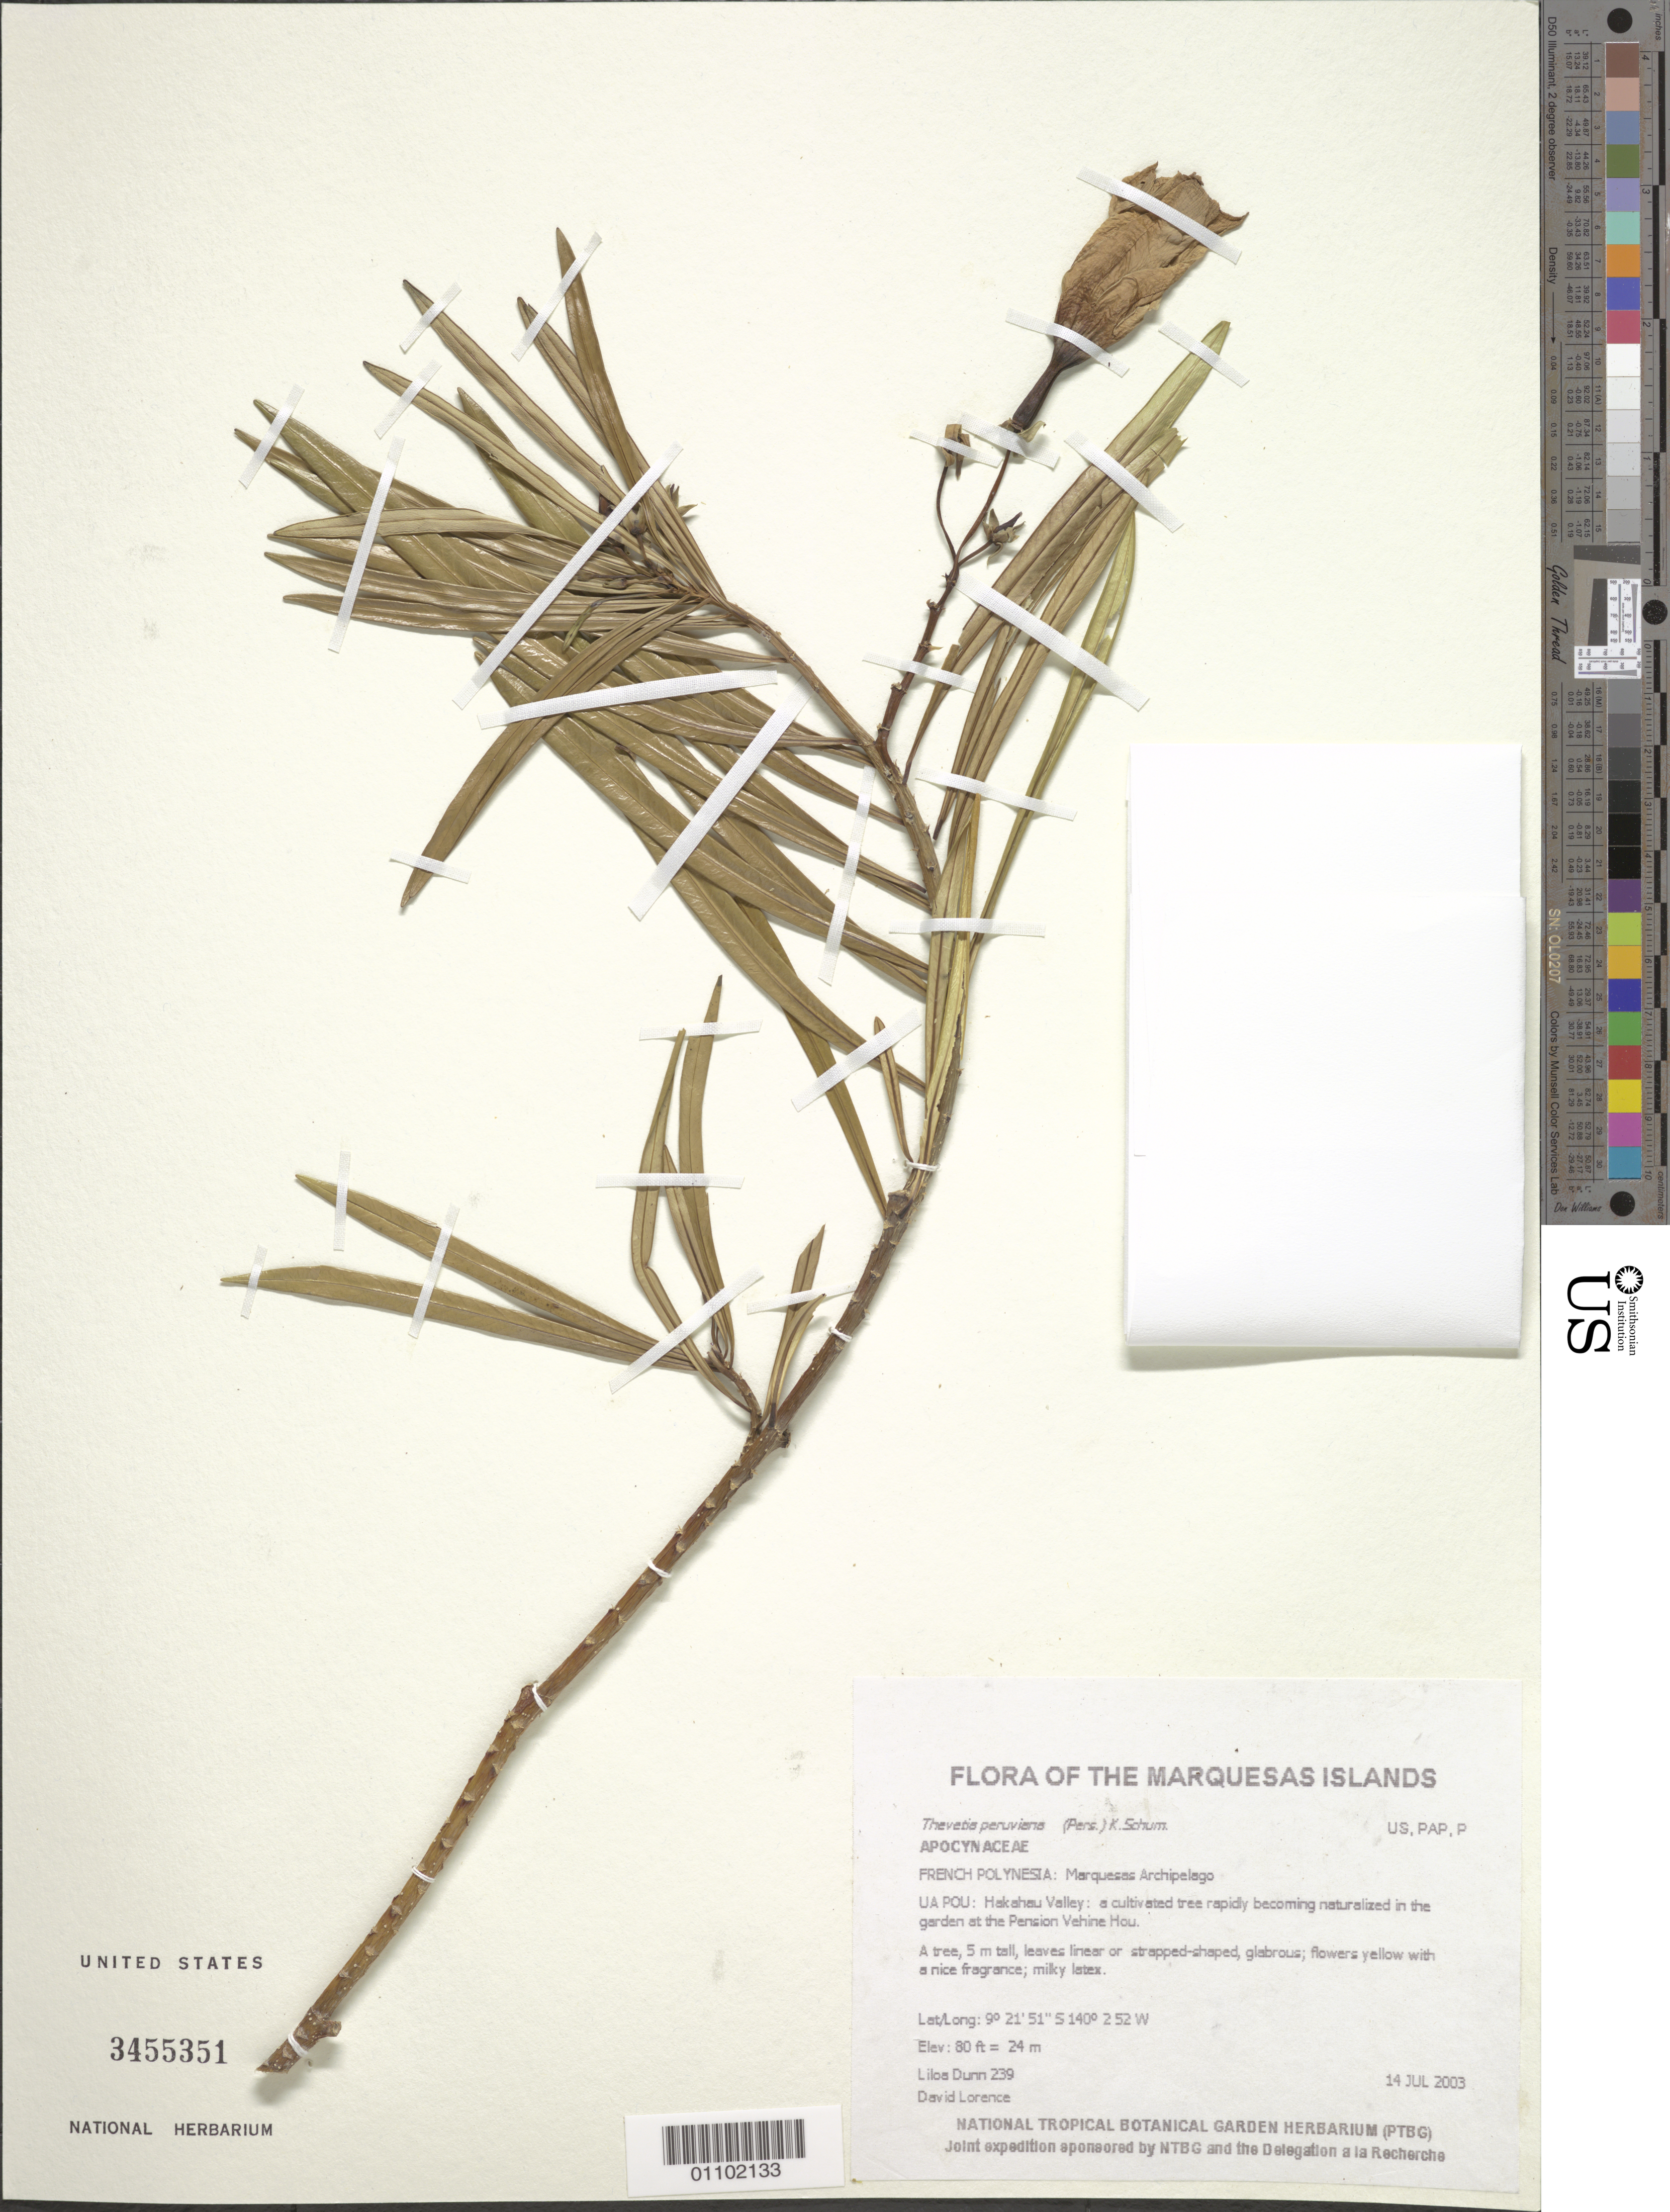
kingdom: Plantae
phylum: Tracheophyta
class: Magnoliopsida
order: Gentianales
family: Apocynaceae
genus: Thevetia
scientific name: Thevetia peruviana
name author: (Pers.) K. Schum.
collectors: L. Dunn & D. Lorence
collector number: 239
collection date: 2003-07-14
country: French Polynesia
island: Ua Pou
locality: Hakahau Valley: a cultivated tree rapidly becoming naturalized in the garden at the Pension Vehine Hou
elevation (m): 24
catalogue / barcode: US 3455351